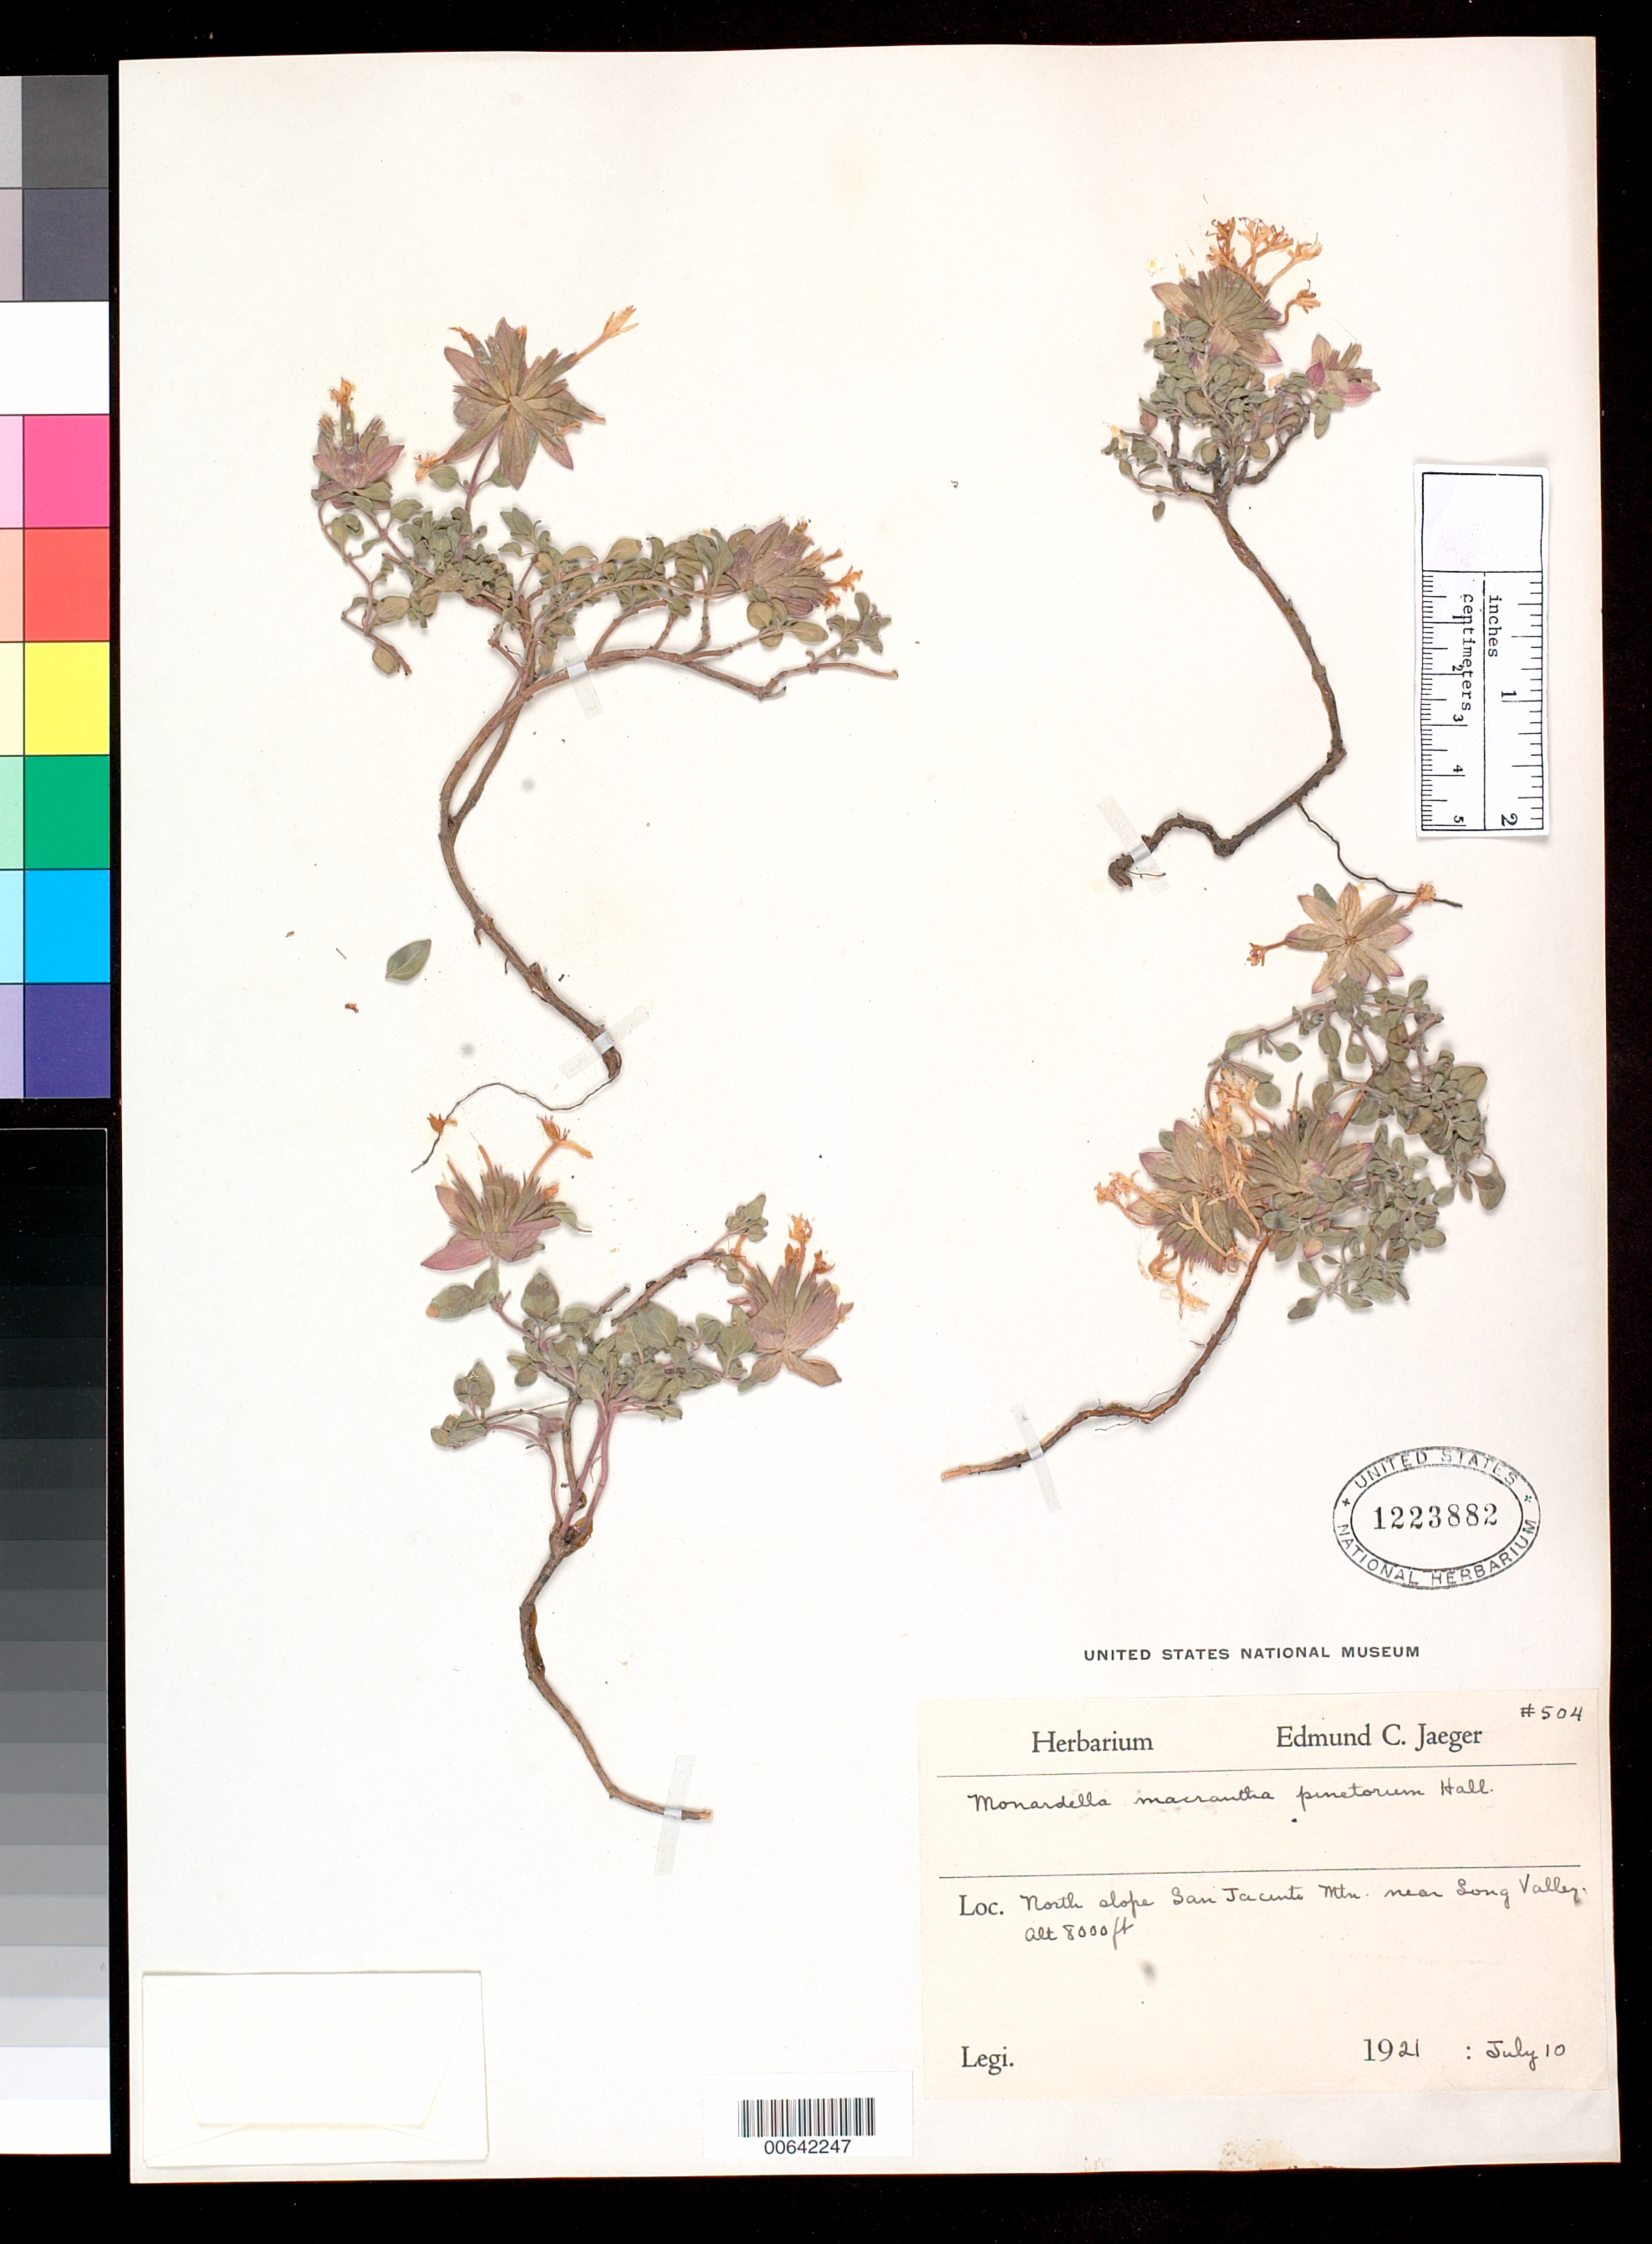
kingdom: Plantae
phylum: Tracheophyta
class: Magnoliopsida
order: Lamiales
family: Lamiaceae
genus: Monardella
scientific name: Monardella macrantha var. pinetoriem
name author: H.M. Hall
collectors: E. Jaeger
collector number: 504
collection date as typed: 10 Jul 1921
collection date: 1921-07-10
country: United States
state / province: California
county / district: Riverside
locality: North slope, San Jacinto Mts., near Song Valley.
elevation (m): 2438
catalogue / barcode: US 1223882